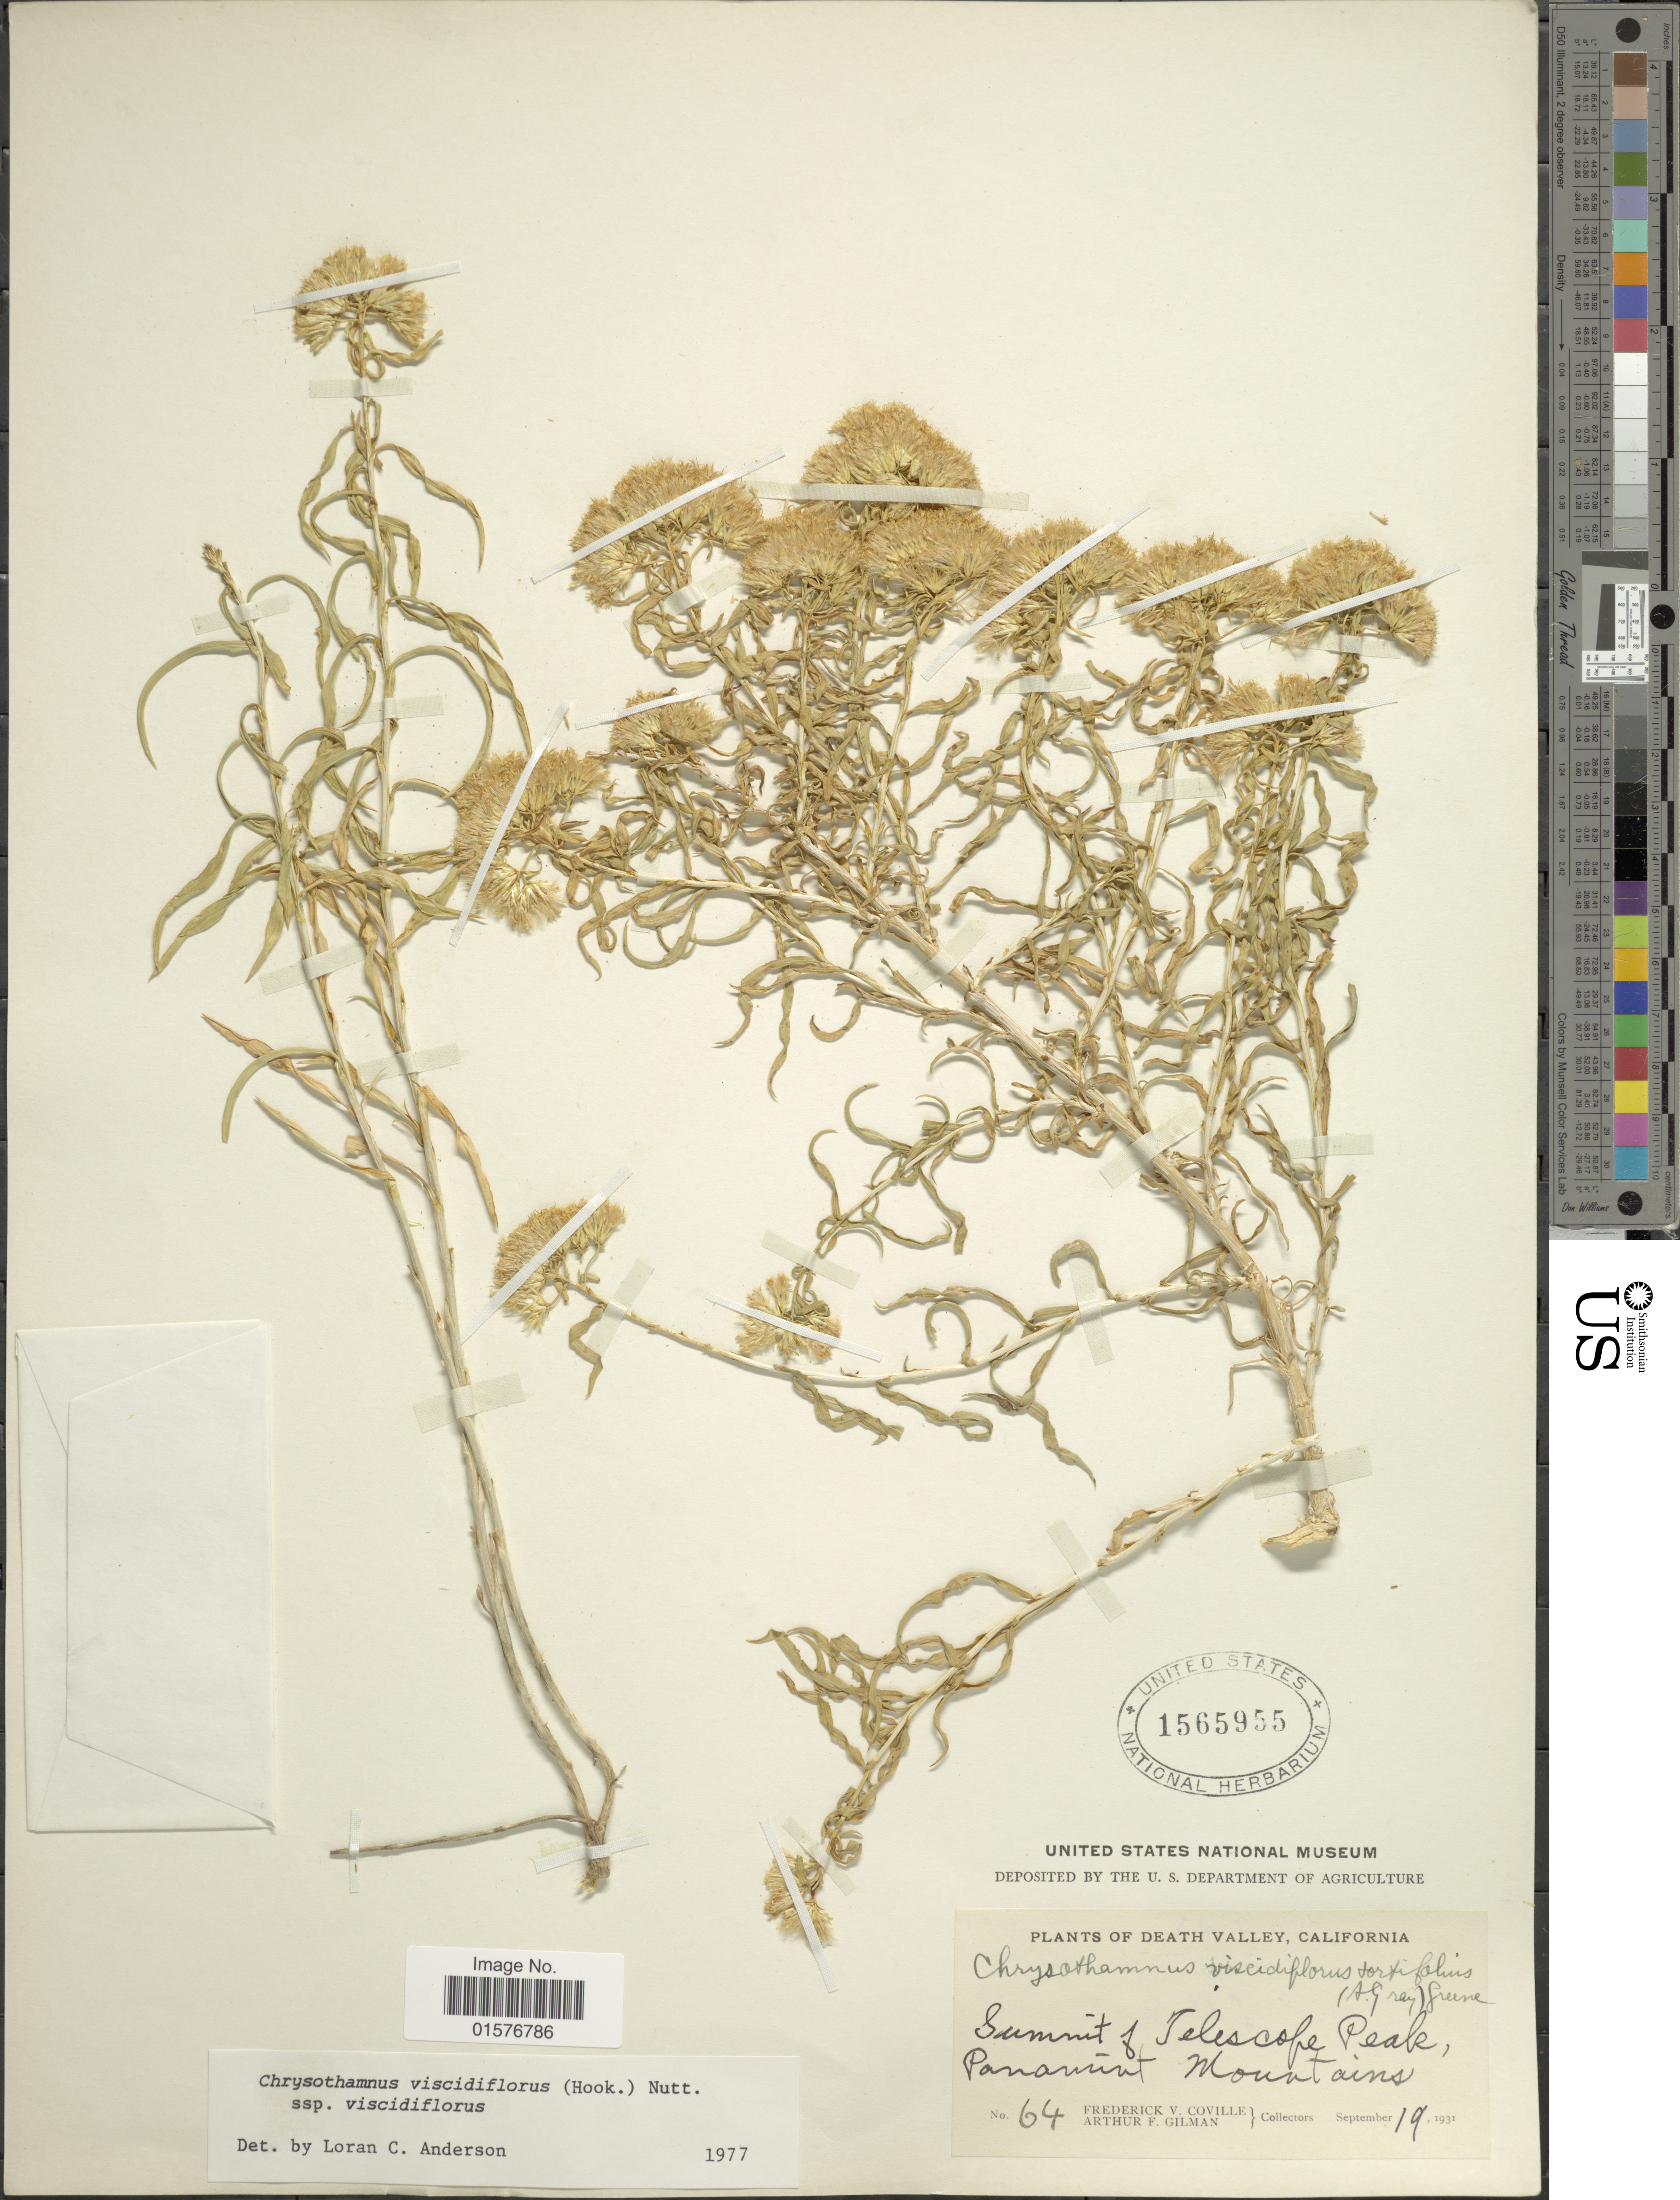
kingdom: Plantae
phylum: Tracheophyta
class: Magnoliopsida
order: Asterales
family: Asteraceae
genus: Chrysothamnus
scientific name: Chrysothamnus viscidiflorus subsp. viscidiflorus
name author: (Hook.) Nutt.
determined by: Urbatsch, Lowell E., Curator (LSU), Louisiana State University (UNITED STATES)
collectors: F. V. Coville & A. Gilman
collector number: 64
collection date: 1931-09-19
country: United States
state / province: California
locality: Death Valley, California, Summit of Telescope Peak, Panamint Mountains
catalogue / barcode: US 1565955